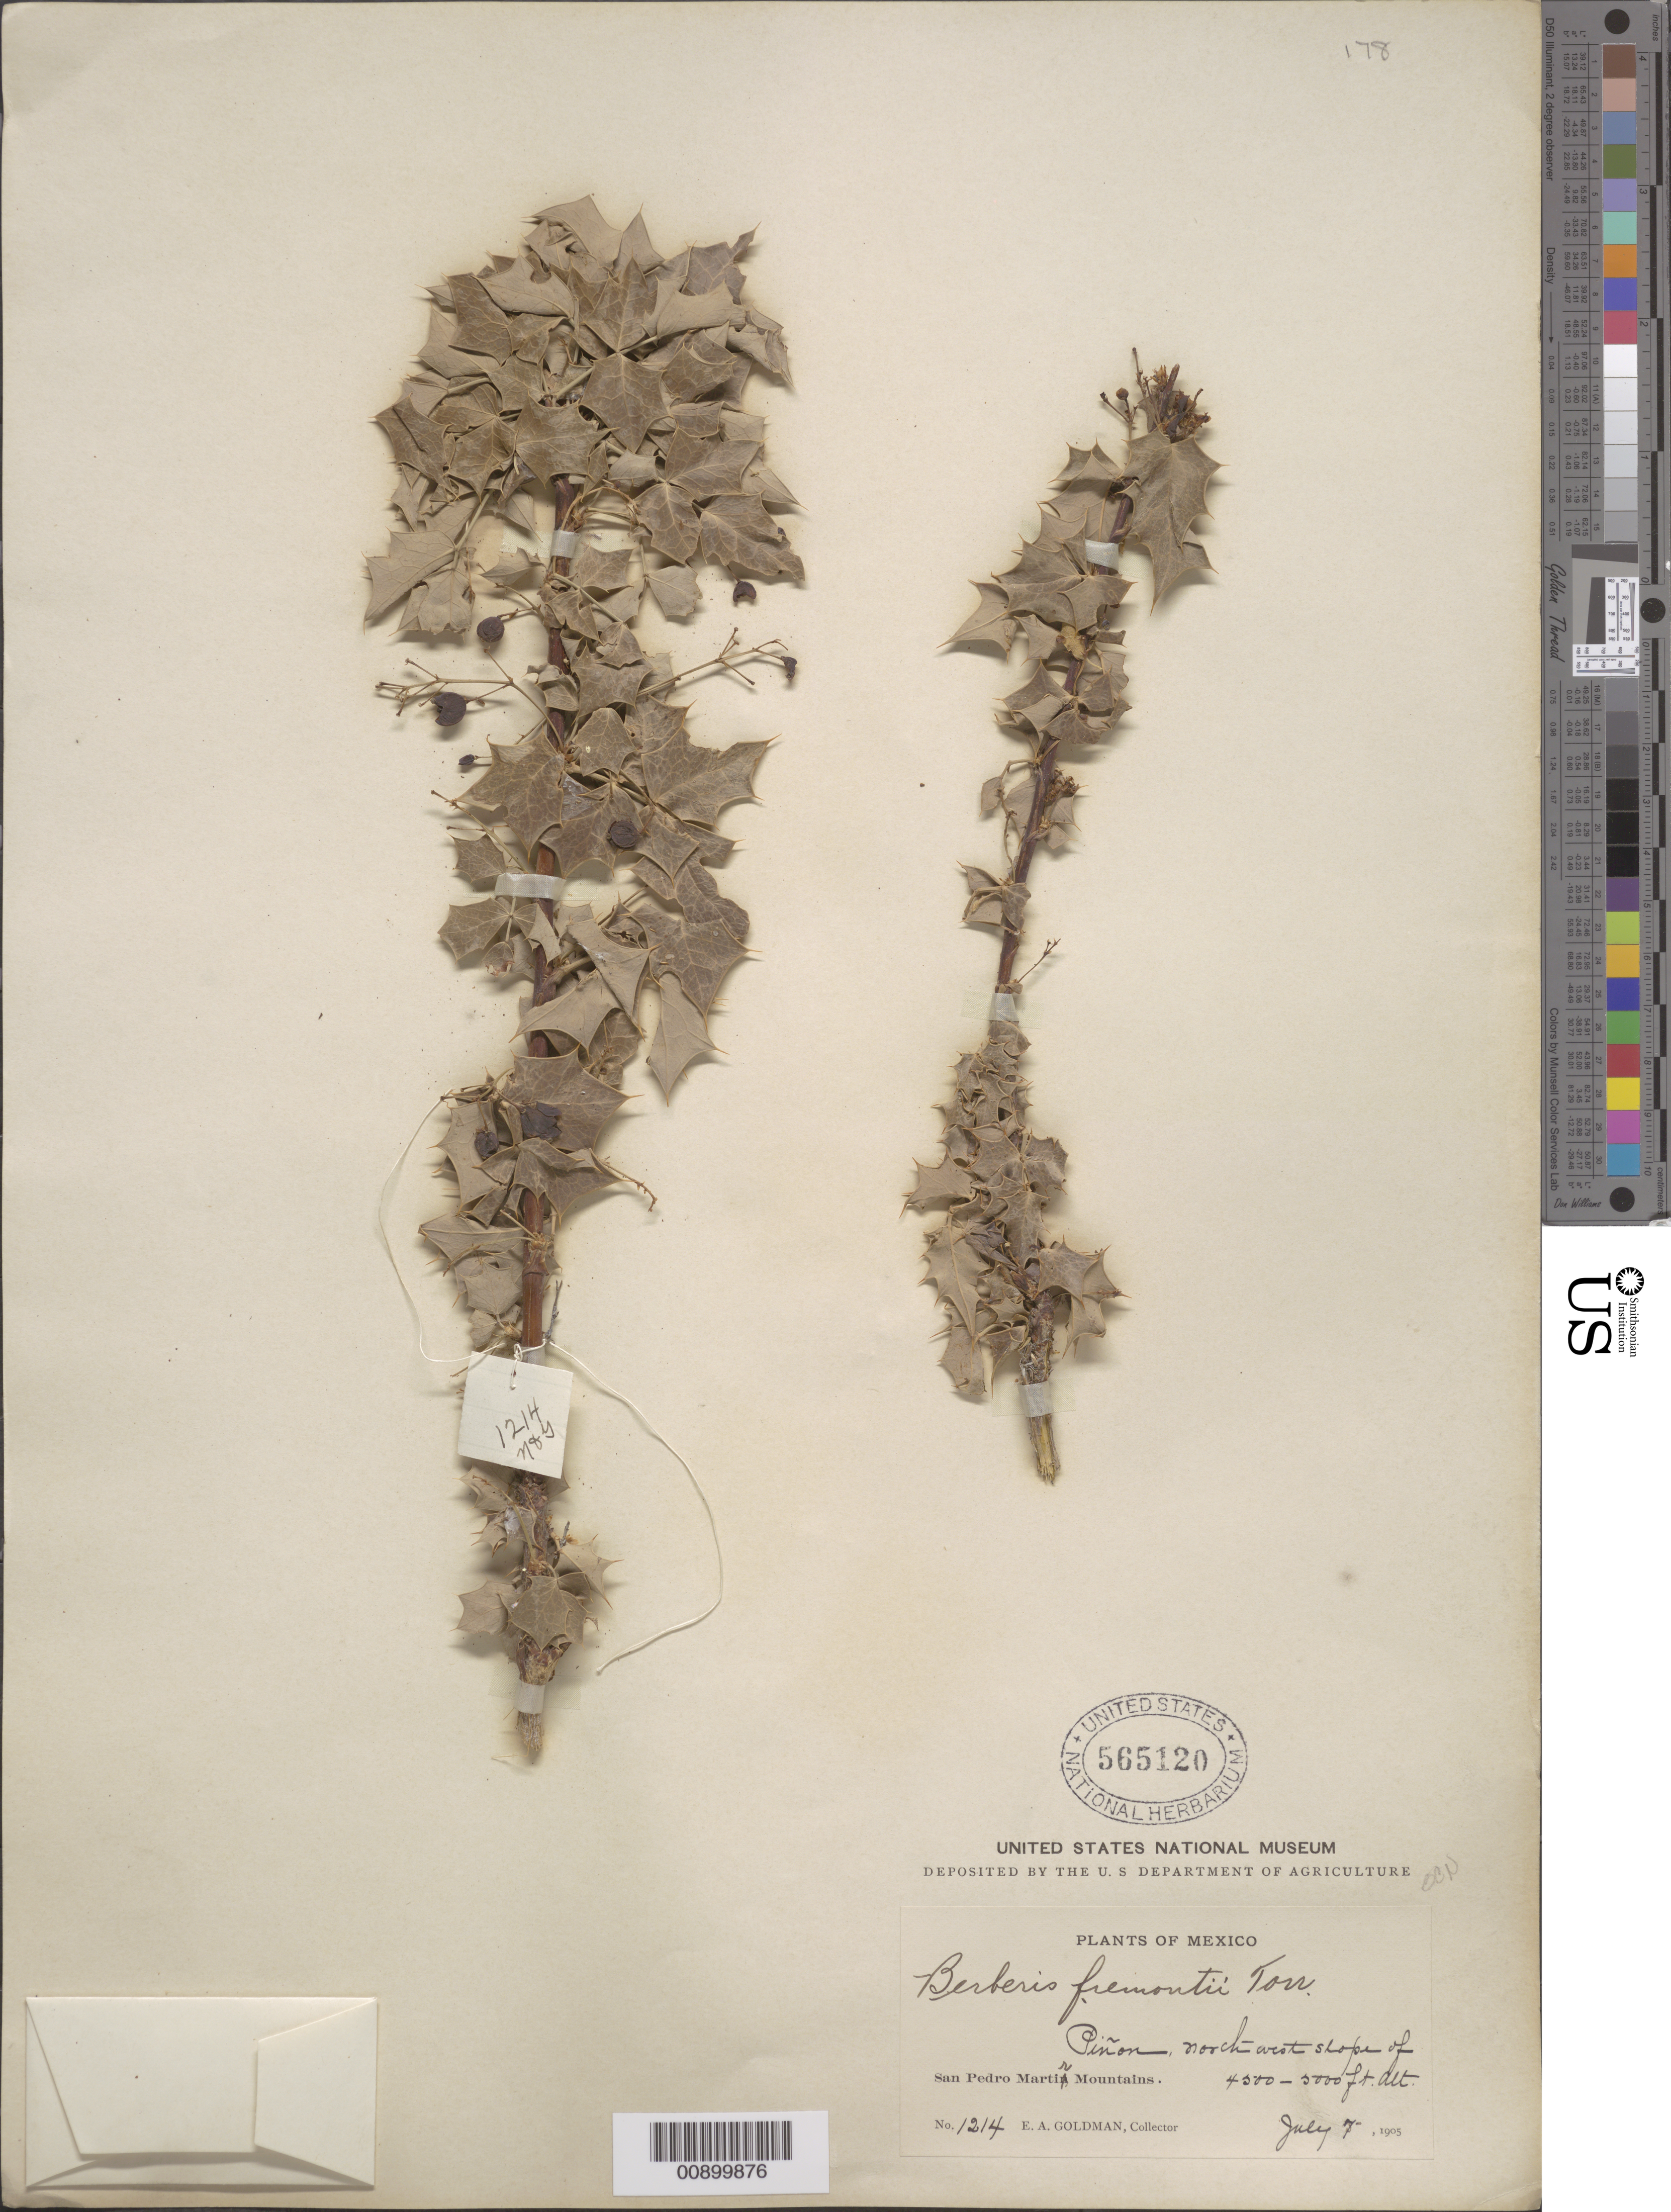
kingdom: Plantae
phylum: Tracheophyta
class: Magnoliopsida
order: Ranunculales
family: Berberidaceae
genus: Mahonia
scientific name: Mahonia fremontii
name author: (Torr.) Fedde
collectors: E. A. Goldman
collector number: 1214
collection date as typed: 07 Jul 1905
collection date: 1905-07-07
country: Mexico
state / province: Baja California Norte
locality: Piñon, northwest slope of San Pedro Martir Mountains.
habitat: Northwest slope.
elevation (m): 1372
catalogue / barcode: US 565120